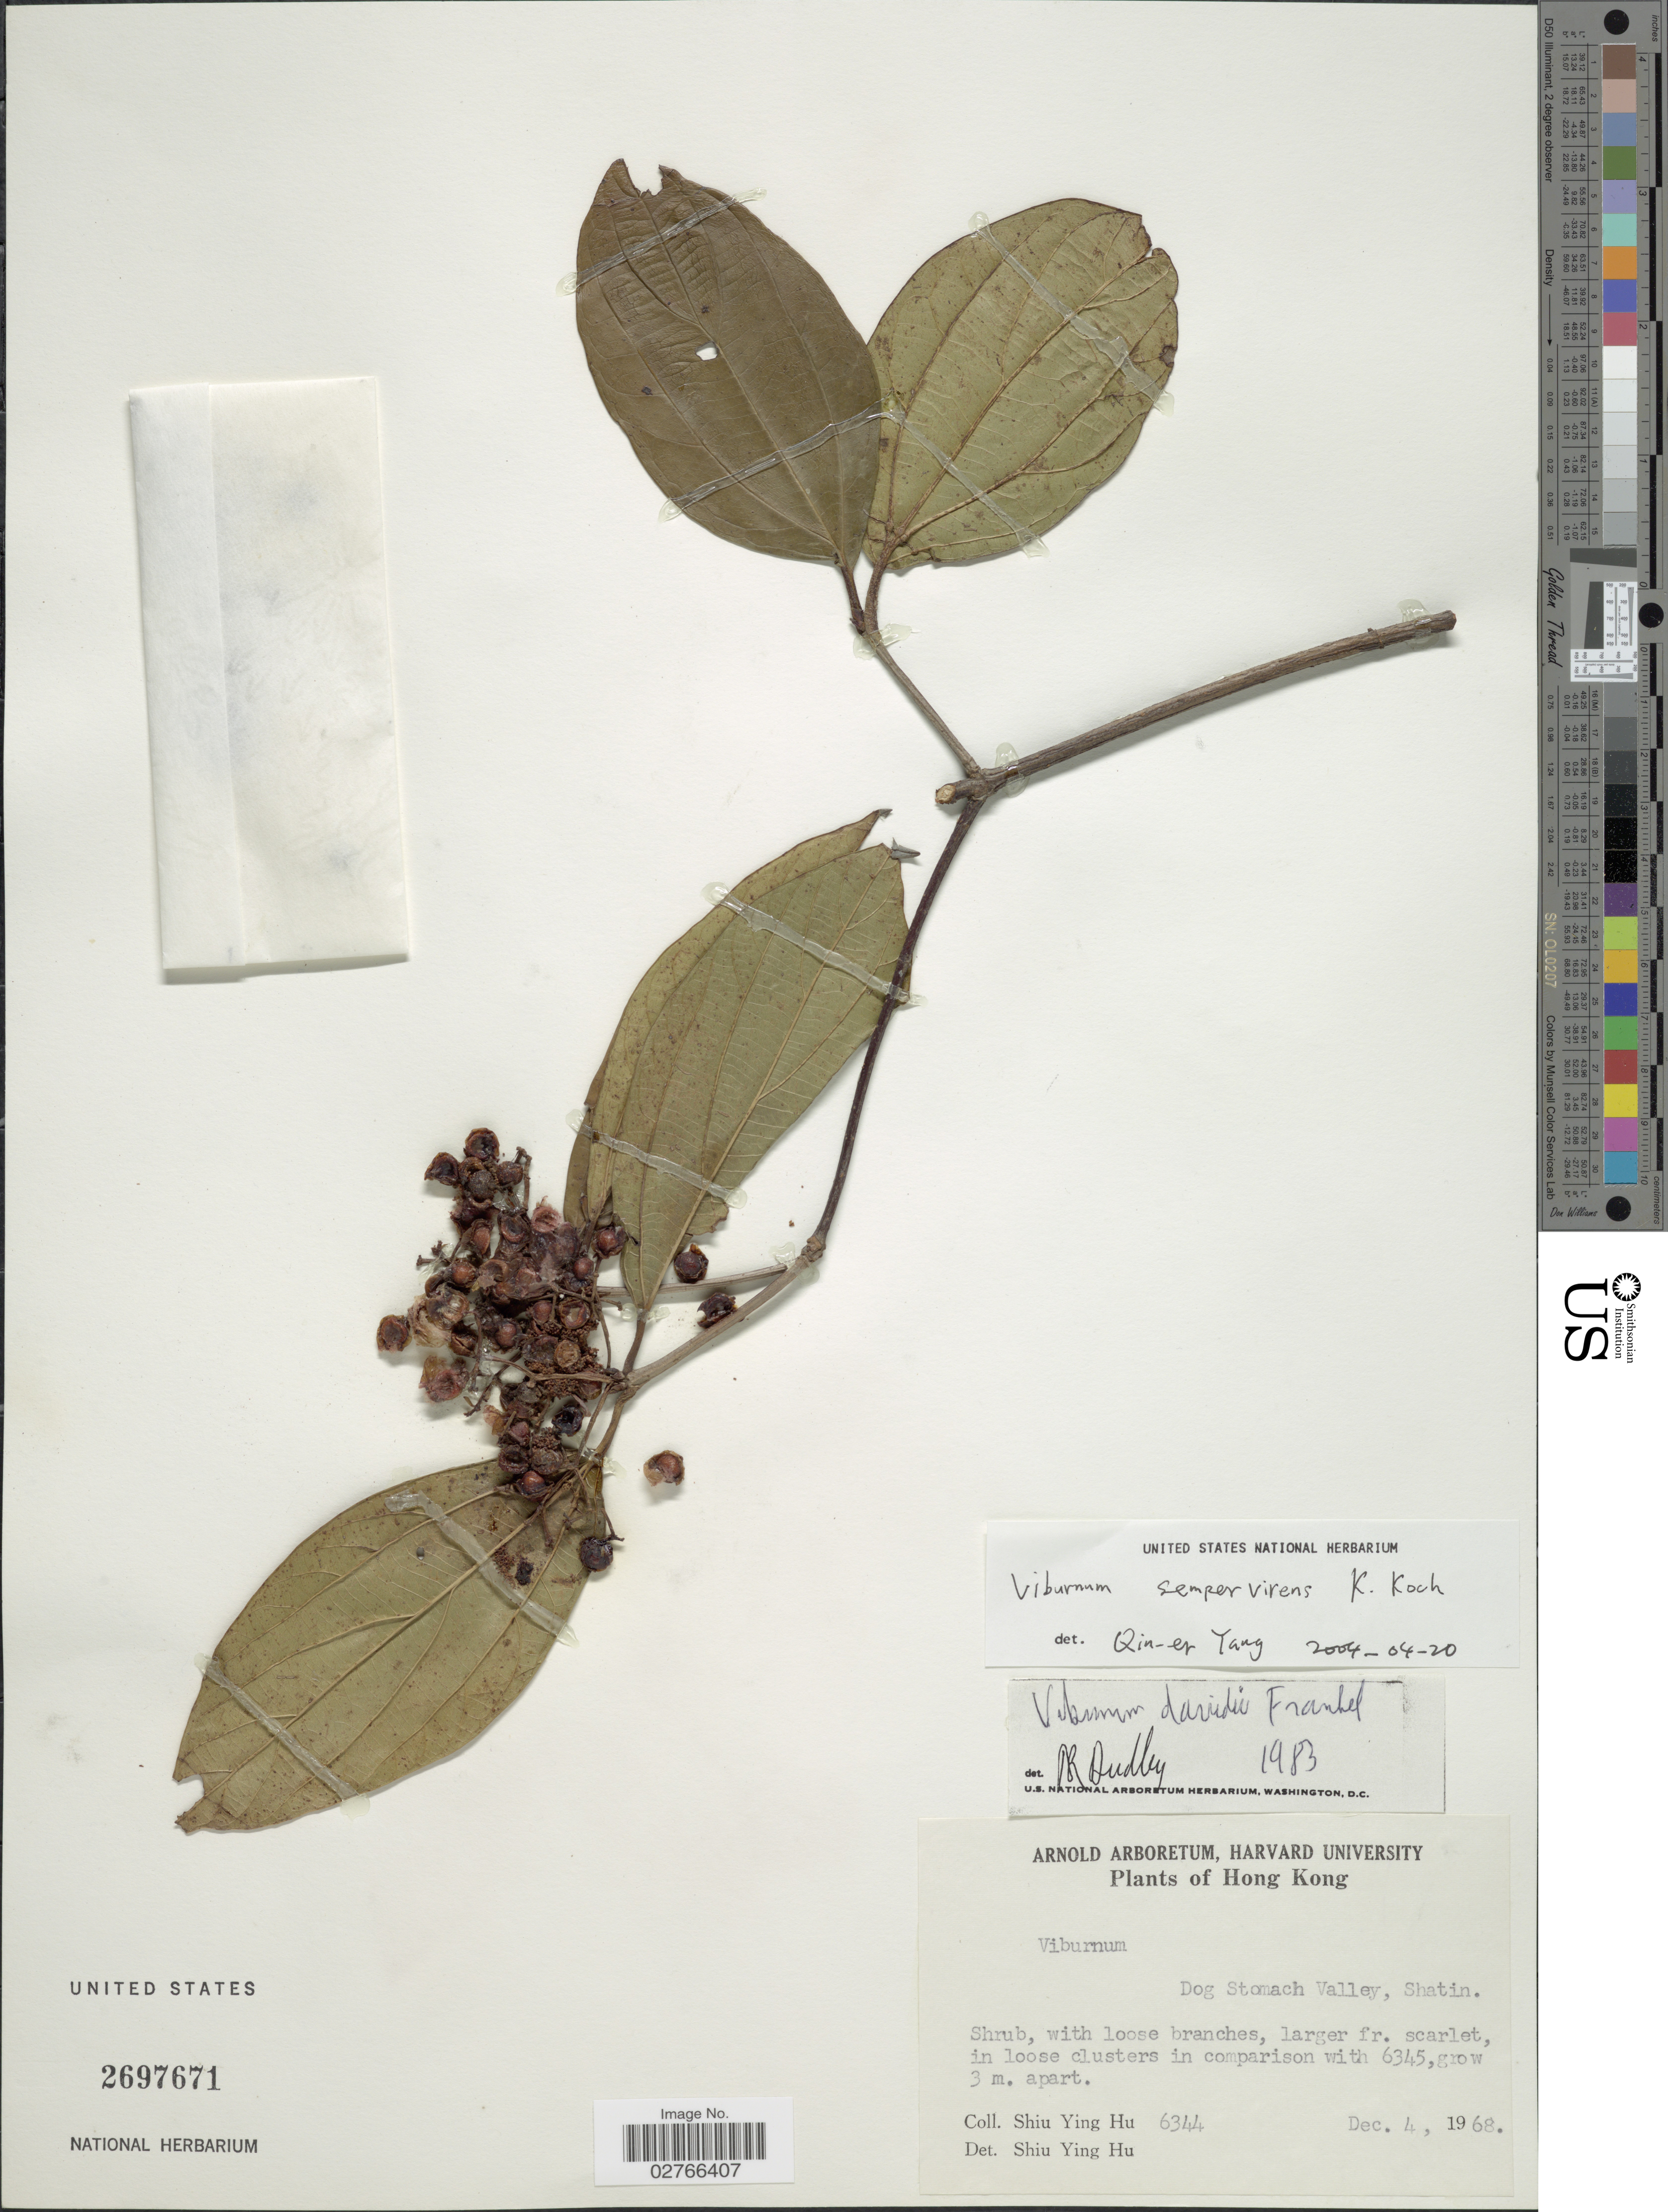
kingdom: Plantae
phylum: Tracheophyta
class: Magnoliopsida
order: Dipsacales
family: Viburnaceae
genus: Viburnum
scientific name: Viburnum sempervirens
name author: K. Koch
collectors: S. Y. Hu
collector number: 6344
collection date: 1968-12-04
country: China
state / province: Hong Kong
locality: Dog Stomach Valley, Shatin.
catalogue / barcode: US 2697671